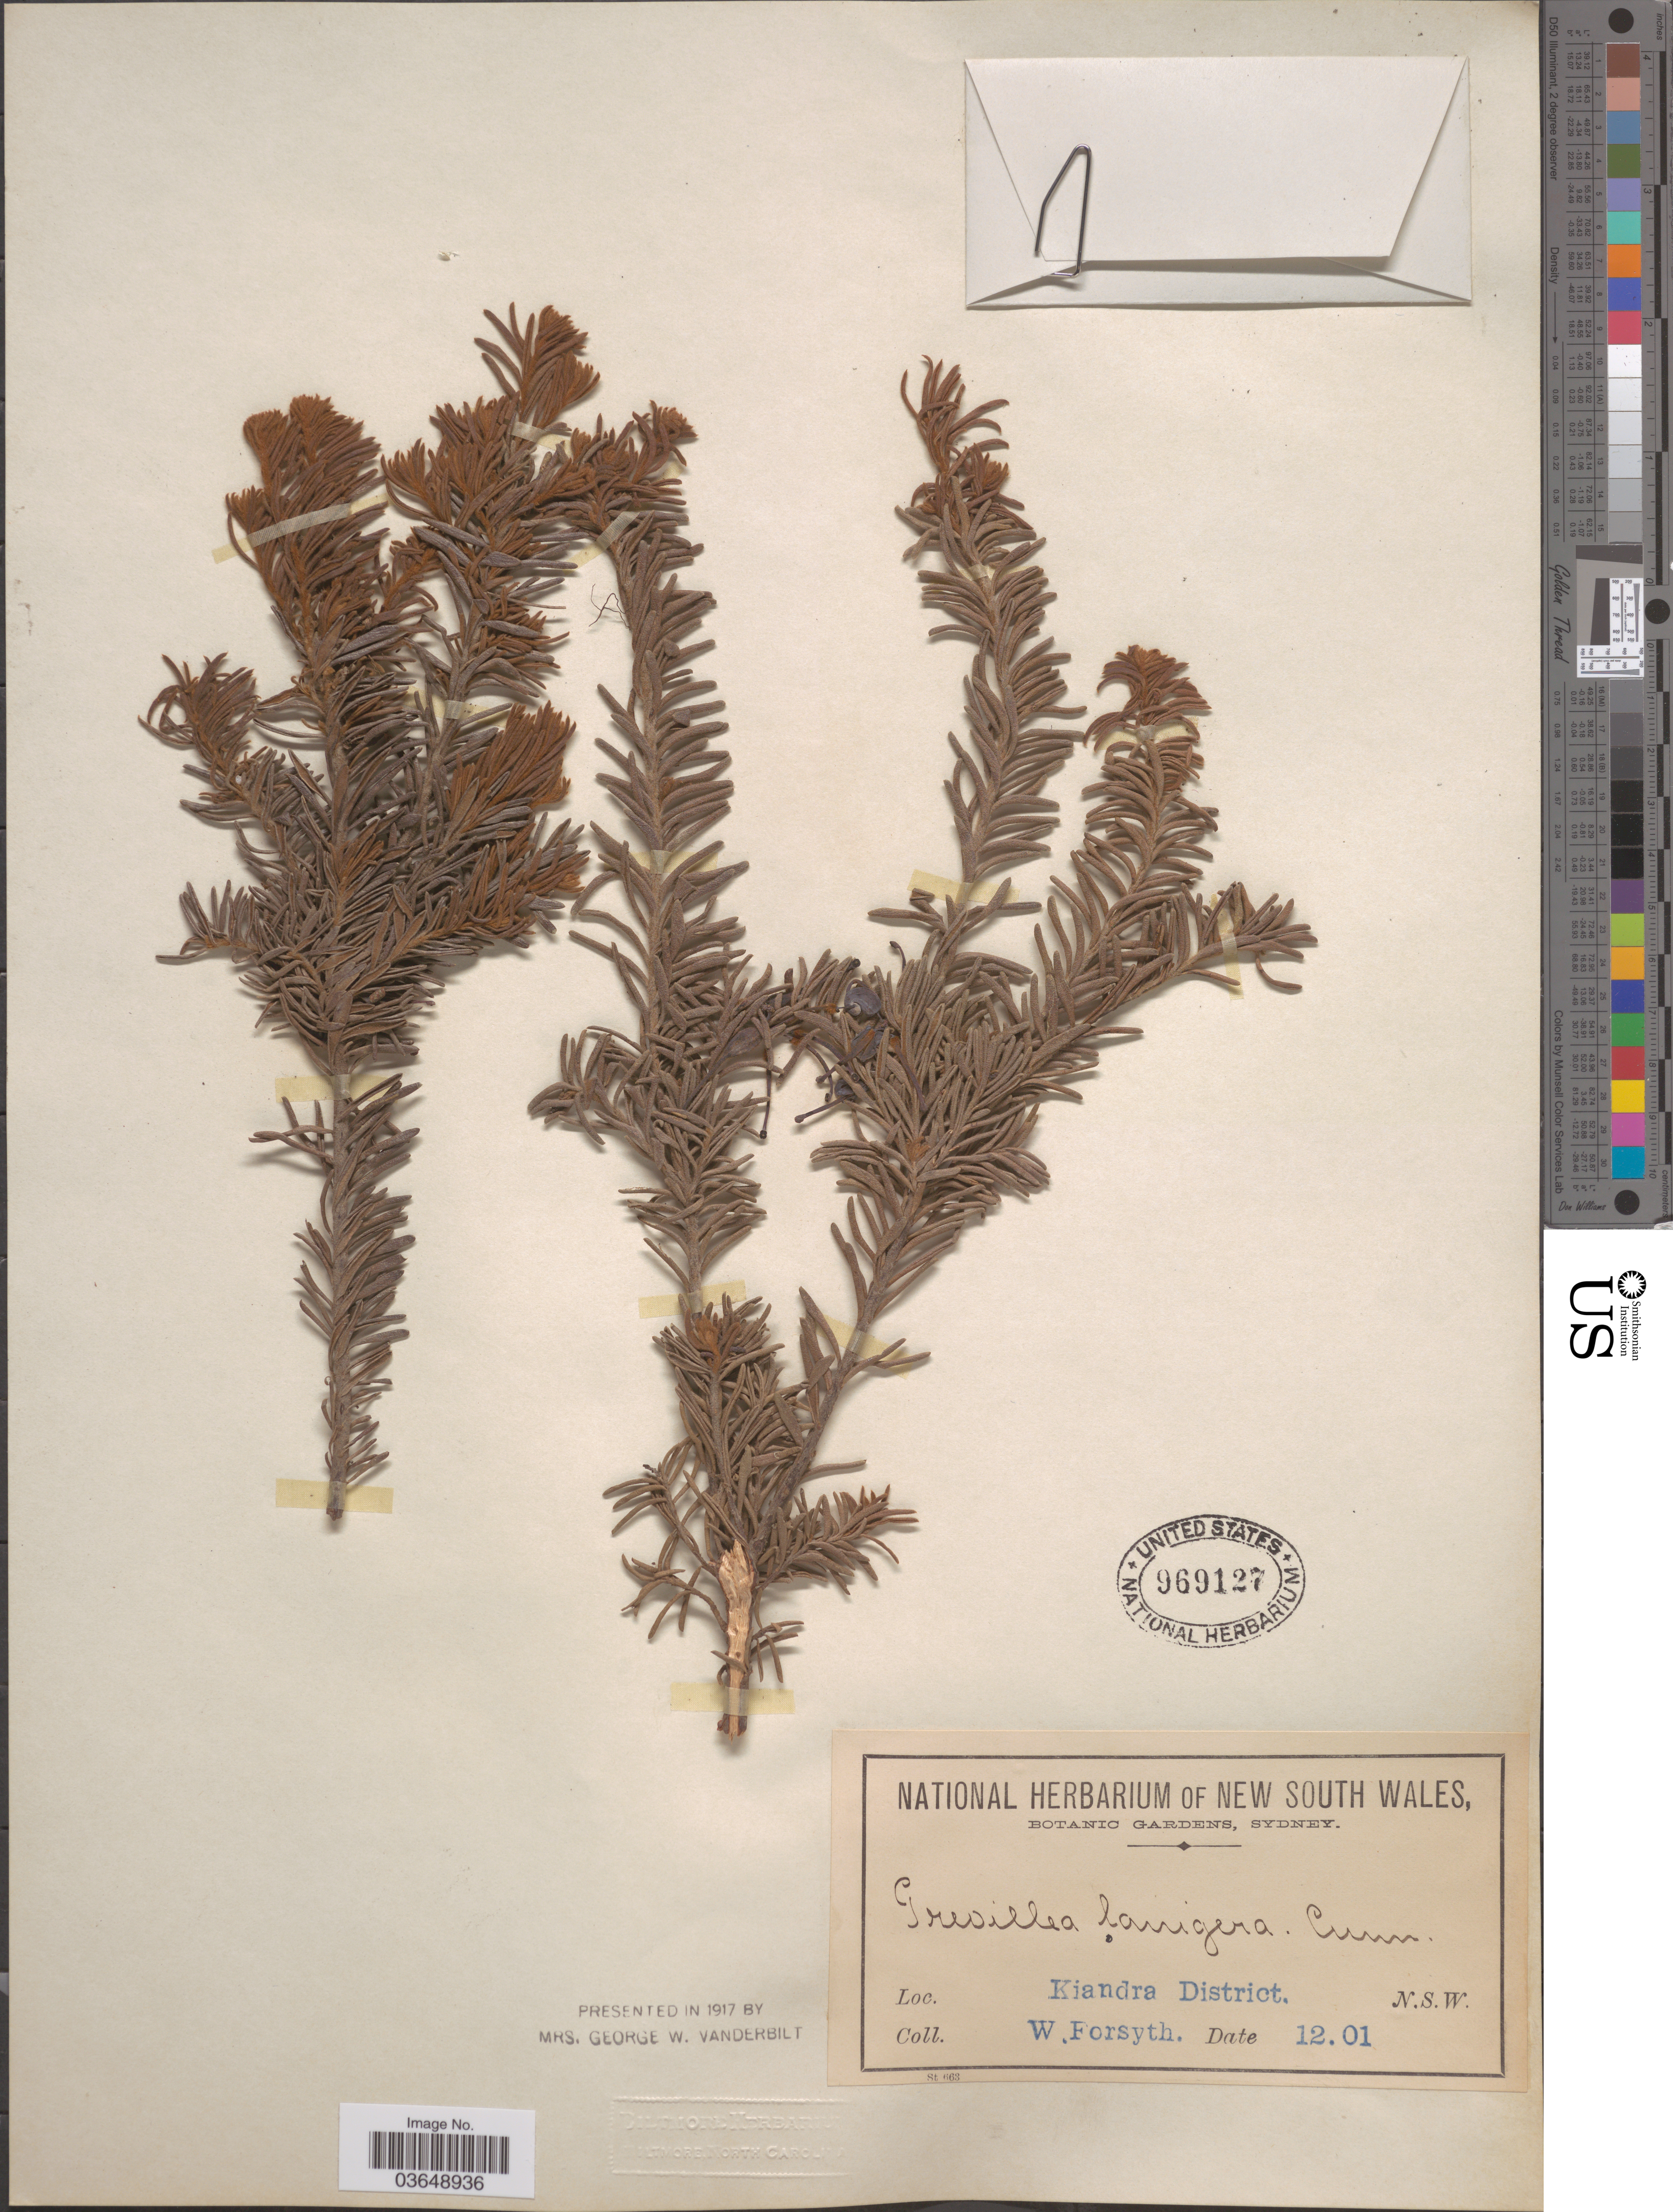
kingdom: Plantae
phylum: Tracheophyta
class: Magnoliopsida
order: Proteales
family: Proteaceae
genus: Grevillea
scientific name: Grevillea lanigera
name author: A. Cunn. ex R. Br.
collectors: W. Forsyth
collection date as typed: Transcribed d/m/y: /12/1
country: Australia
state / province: New South Wales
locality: Kiandra District.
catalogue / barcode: US 969127